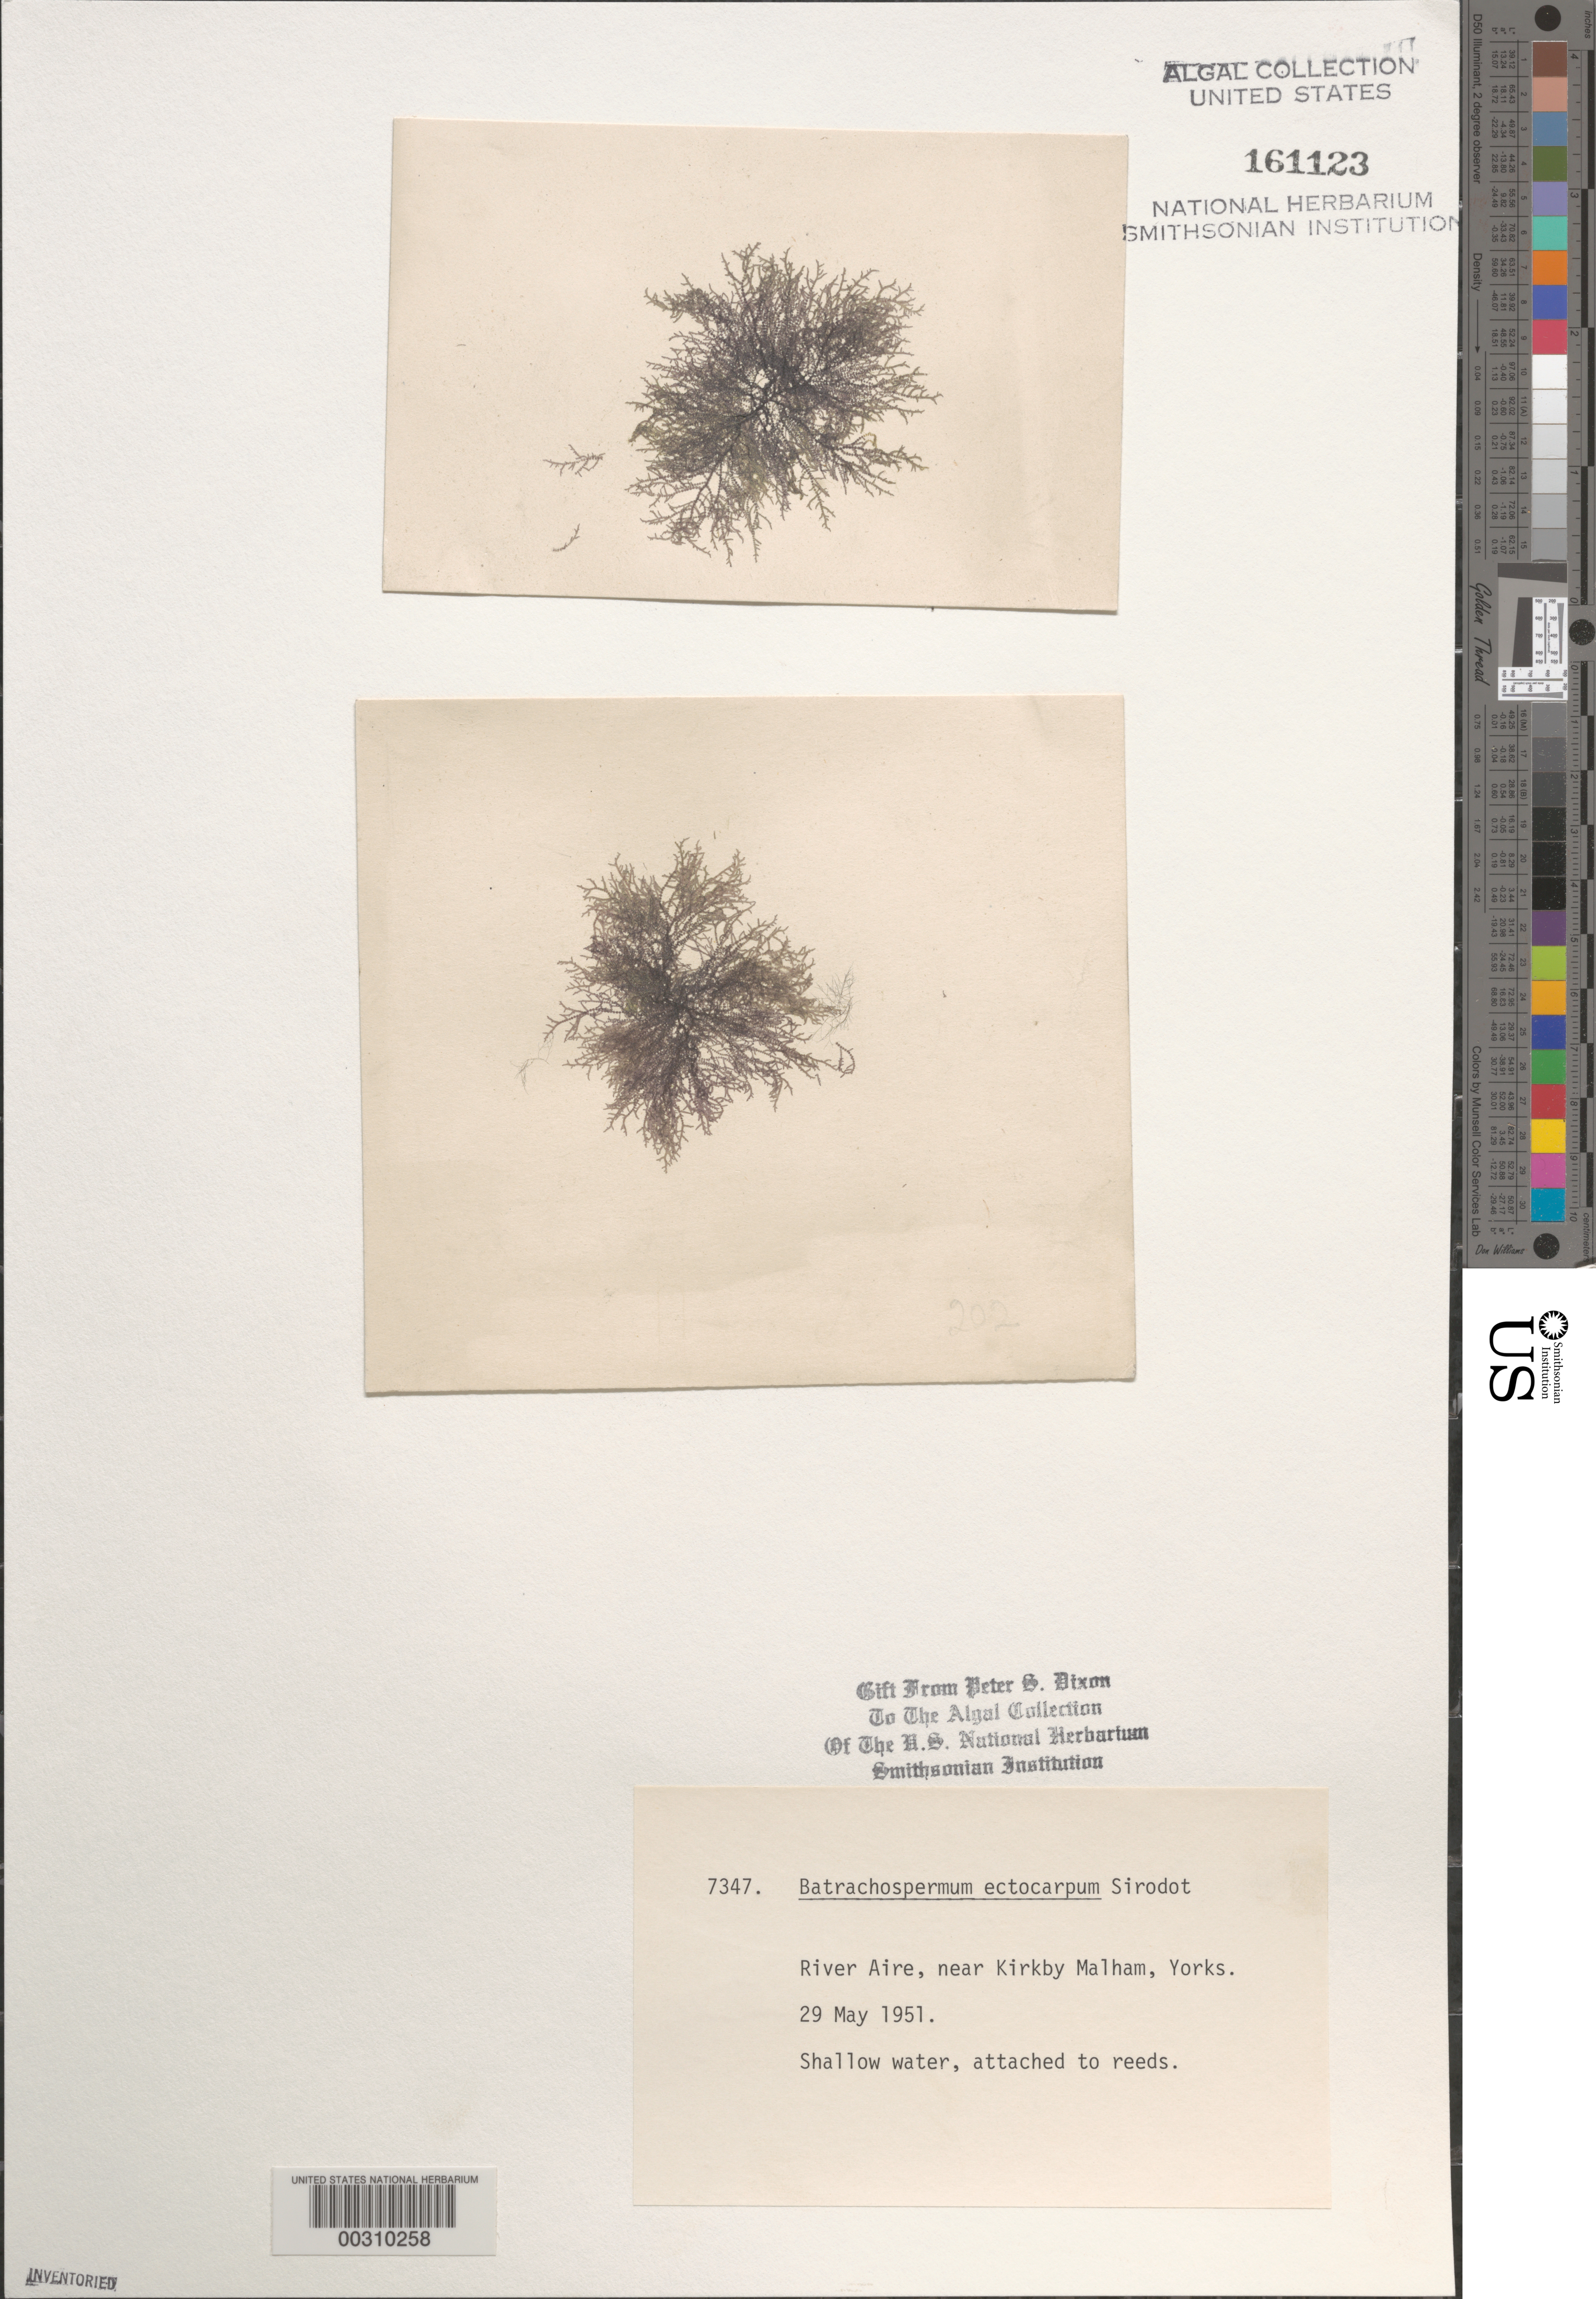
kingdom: Plantae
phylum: Rhodophyta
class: Florideophyceae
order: Batrachospermales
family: Batrachospermaceae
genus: Sheathia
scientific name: Sheathia boryana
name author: (Sirodot) Salomaki & M.L. Vis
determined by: Algae name updating Project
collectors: P. S. Dixon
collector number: PSD 7347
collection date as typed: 29 May 1951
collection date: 1951-05-29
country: United Kingdom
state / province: England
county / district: North Yorkshire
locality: River Aire, near Kirkby Malham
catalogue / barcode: US 161123